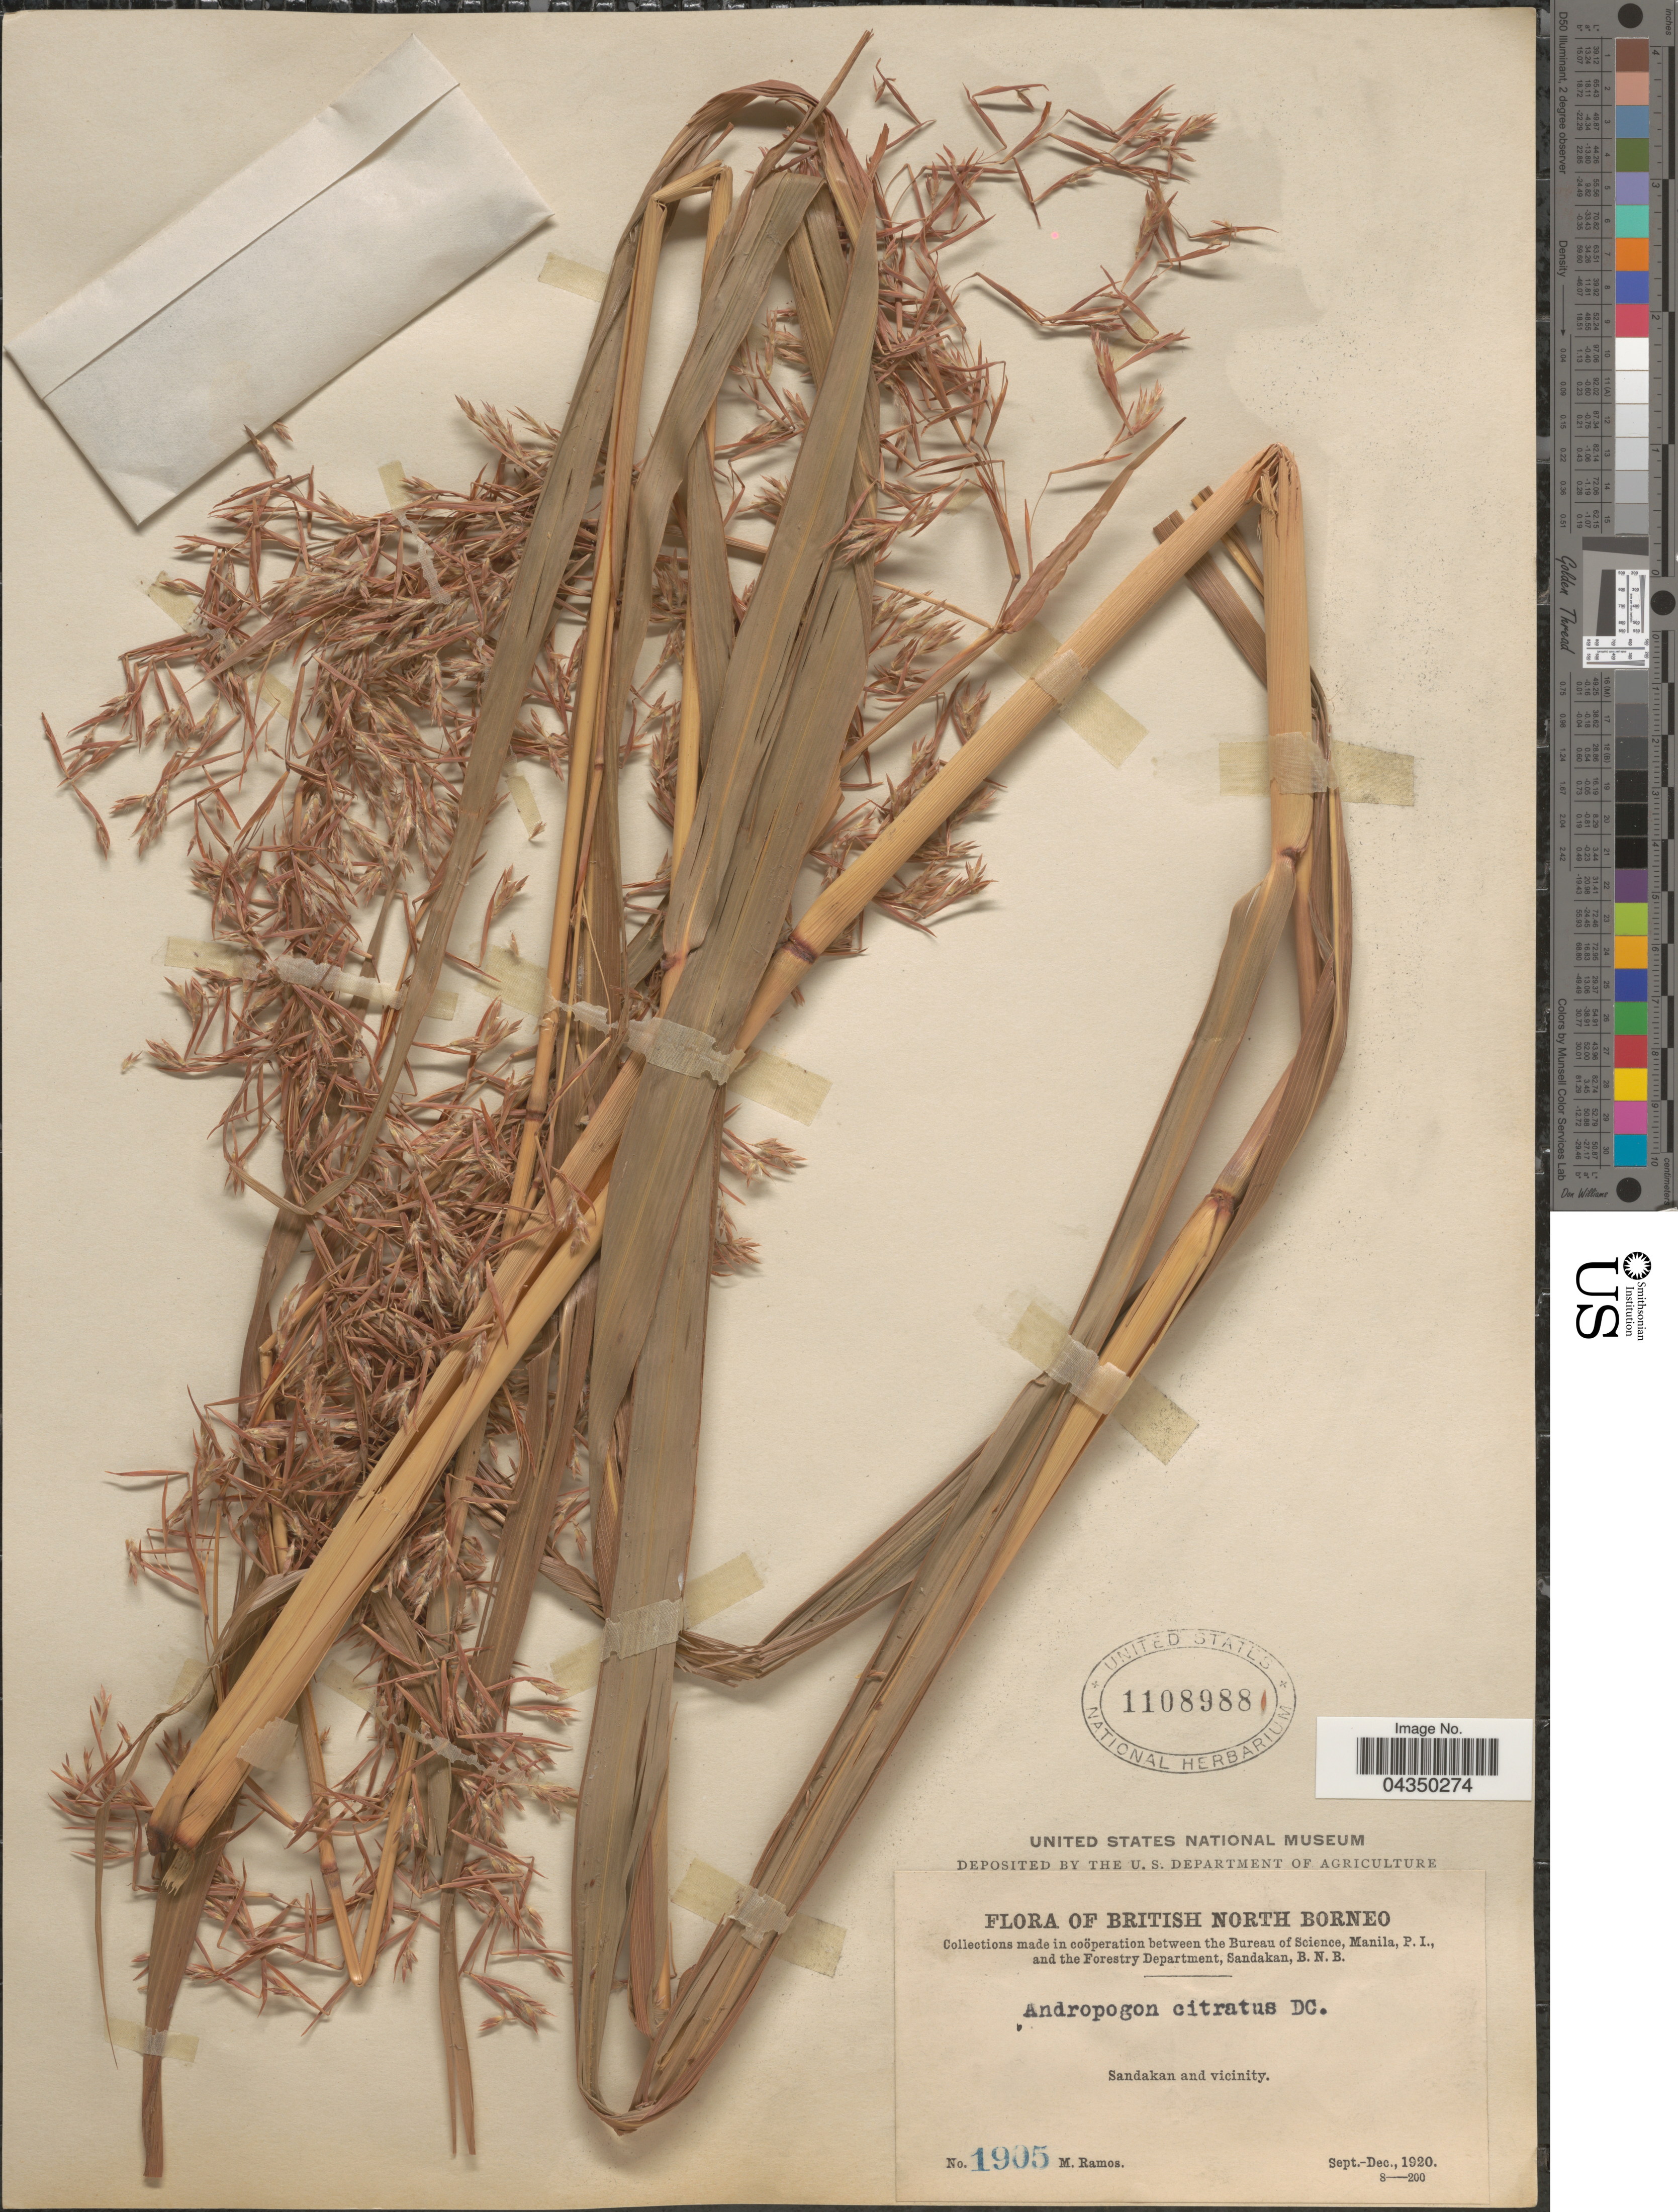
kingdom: Plantae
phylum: Tracheophyta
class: Liliopsida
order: Poales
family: Poaceae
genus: Cymbopogon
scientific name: Cymbopogon citratus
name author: (DC.) Stapf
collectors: M. Ramos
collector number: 1905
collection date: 1920-09/1920-12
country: Malaysia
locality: British North Borneo. Sandakan and vicinity.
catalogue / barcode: US 1108988